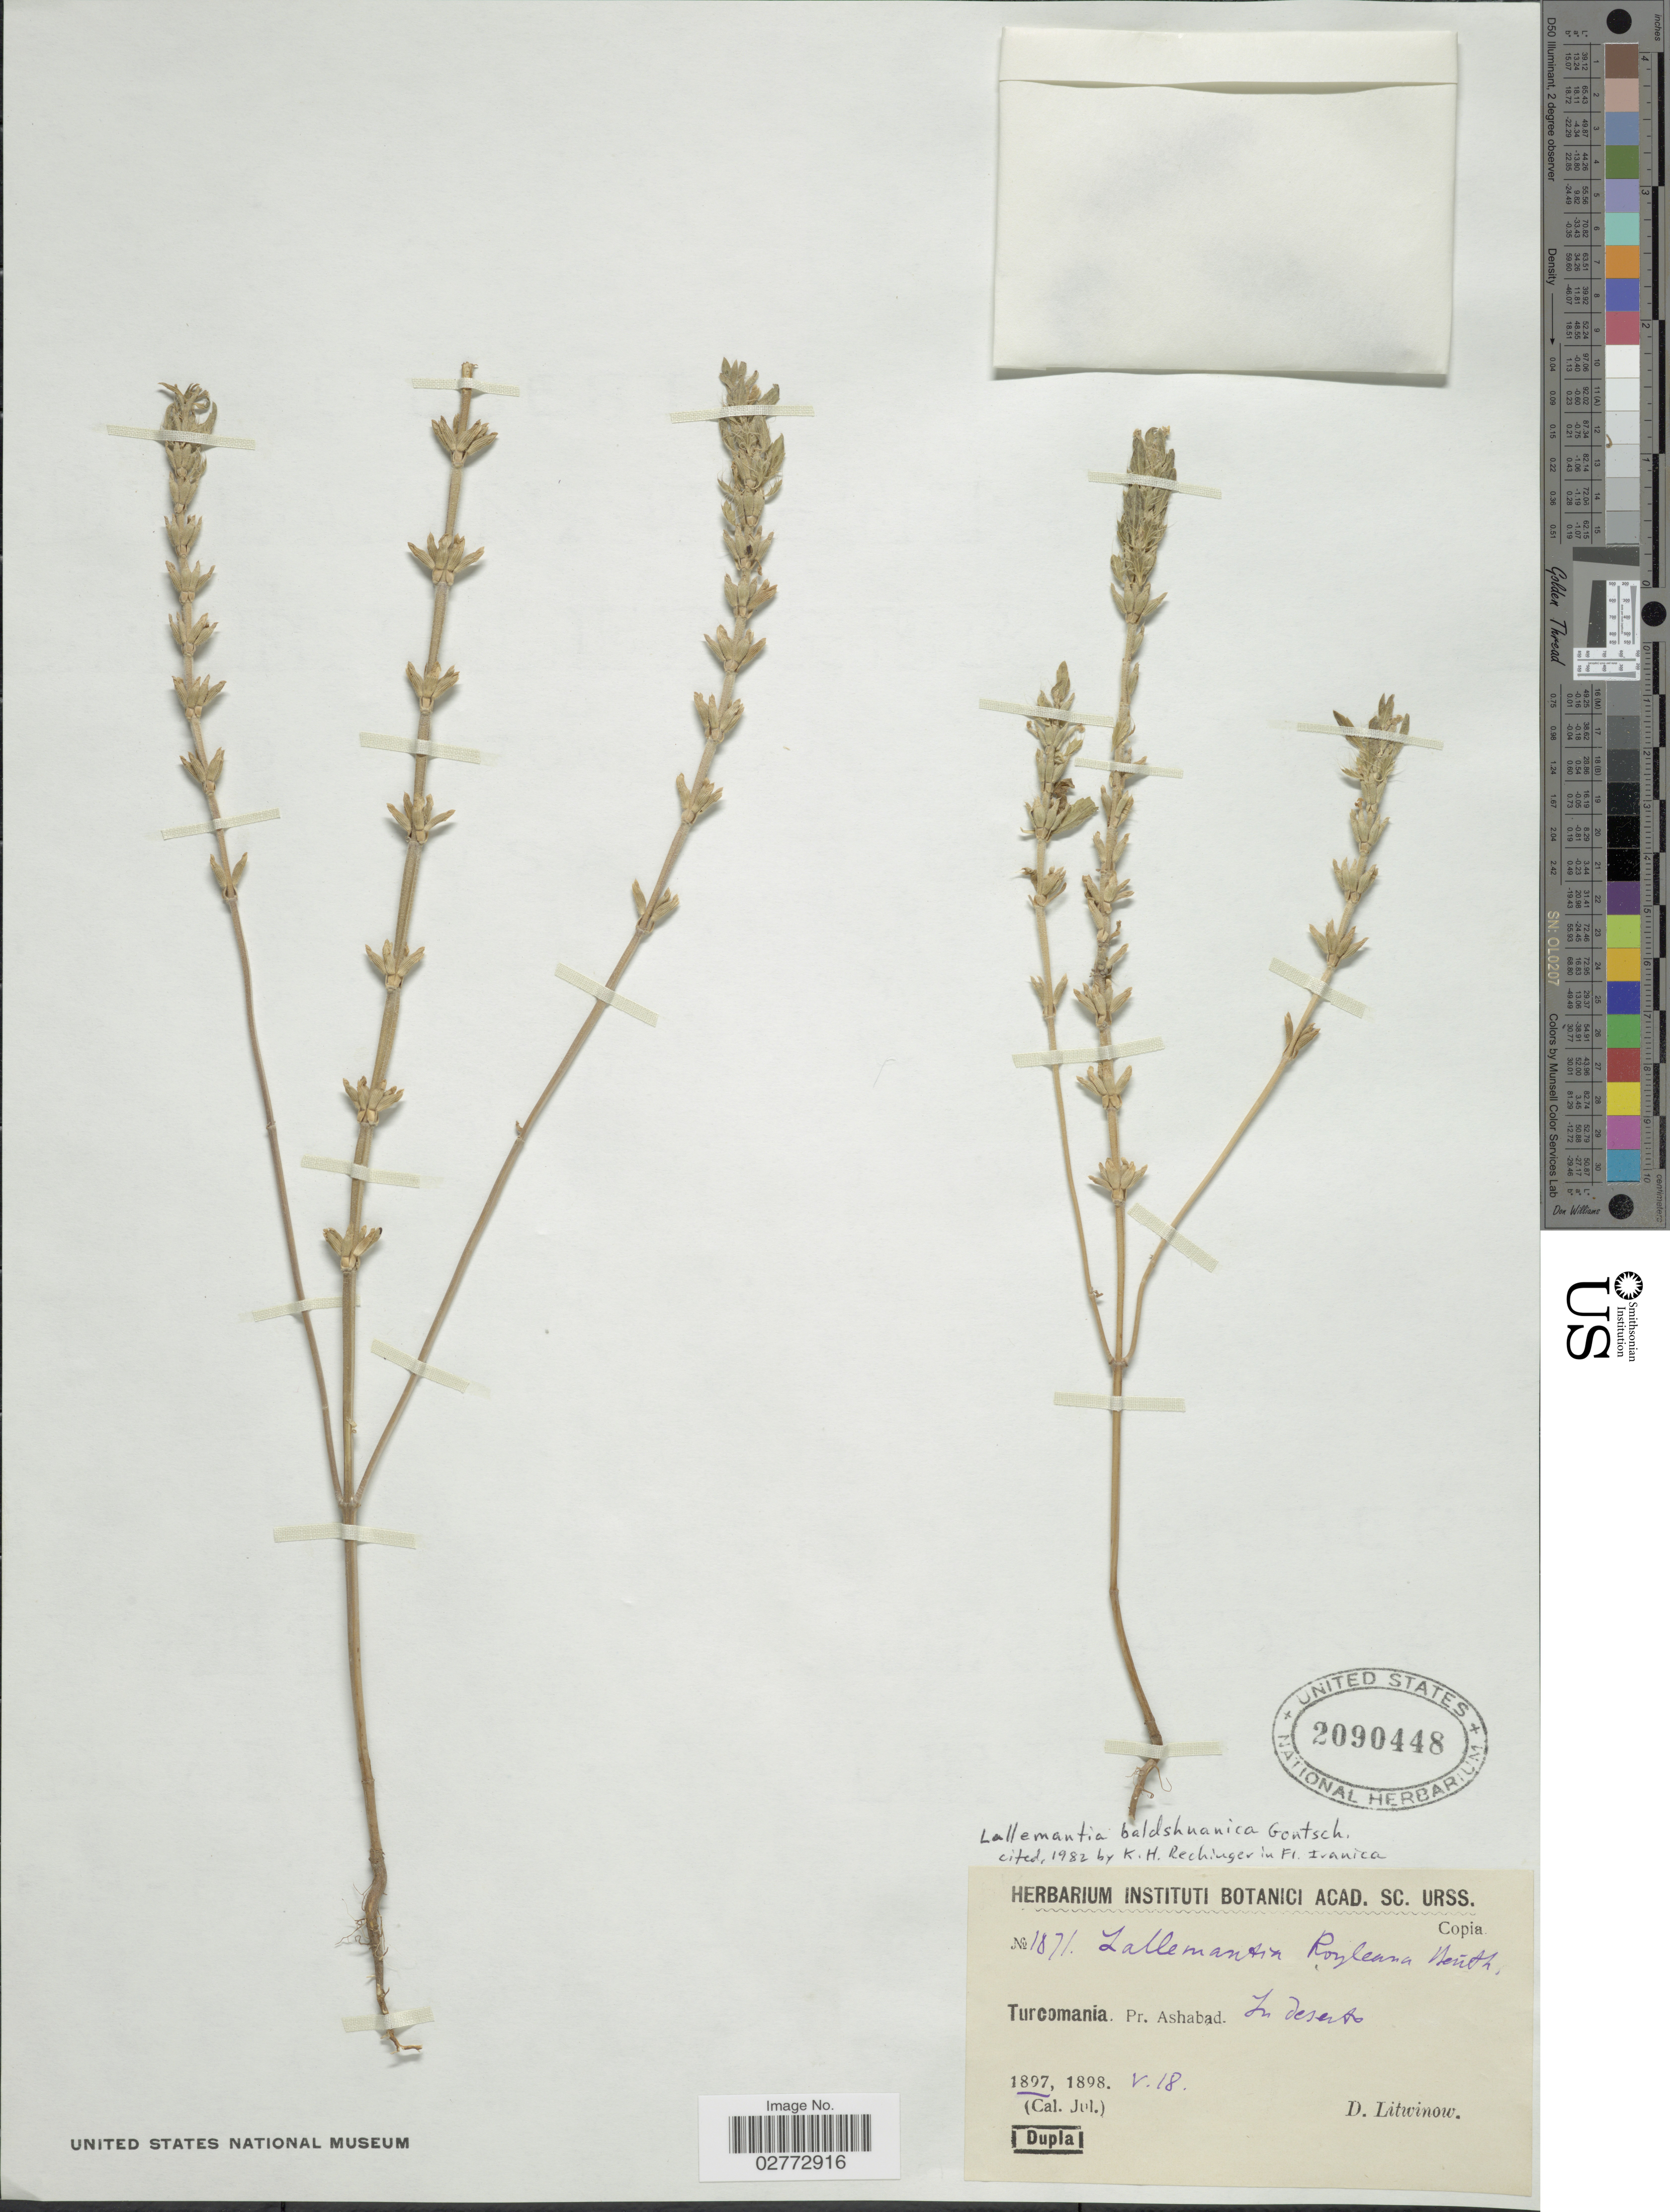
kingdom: Plantae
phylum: Tracheophyta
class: Magnoliopsida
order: Lamiales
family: Lamiaceae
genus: Lallemantia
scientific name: Lallemantia baldshuanica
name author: Gontsch.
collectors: D. Litwinow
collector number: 1871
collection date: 1897-05-18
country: Turkmenistan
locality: Turcomania. Pr. Ashabad. In desert.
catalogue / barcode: US 2090448